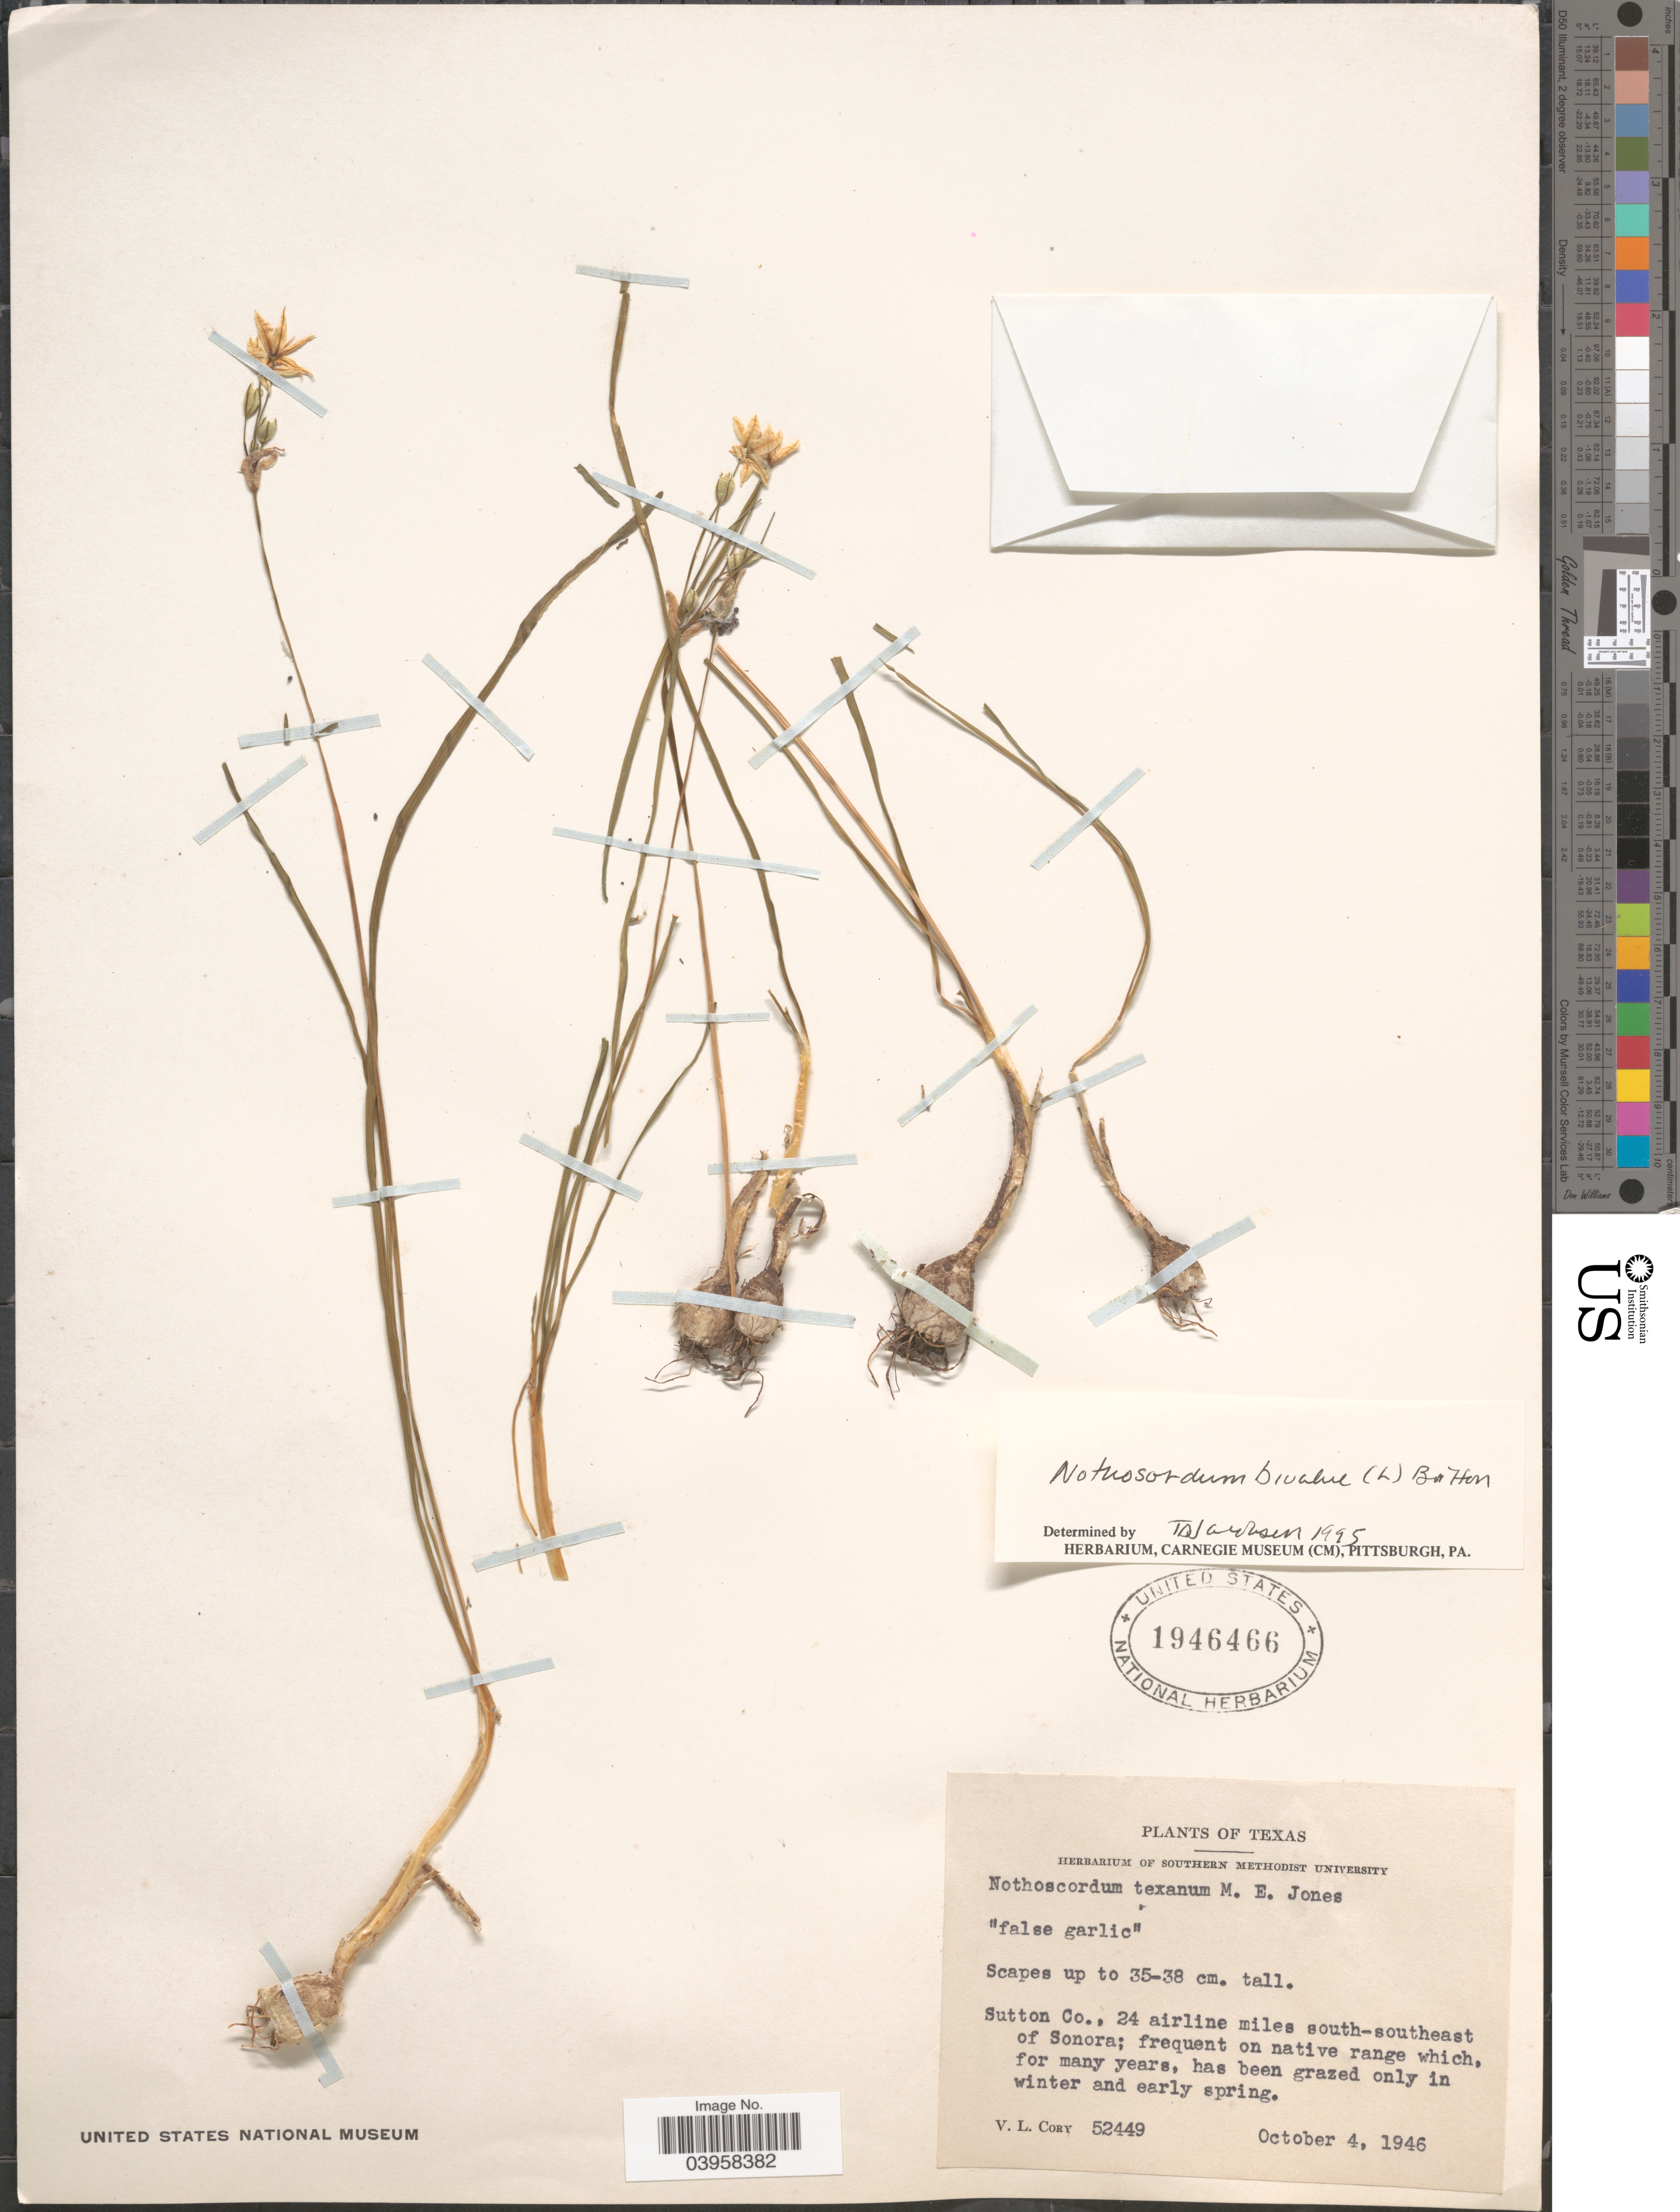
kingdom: Plantae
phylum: Tracheophyta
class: Liliopsida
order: Asparagales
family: Amaryllidaceae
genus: Nothoscordum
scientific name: Nothoscordum bivalve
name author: (L.) Britton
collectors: V. Cory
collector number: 52449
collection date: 1946-10-04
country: United States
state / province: Texas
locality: Sutton Co., 24 airline miles south-southeast of Sonora.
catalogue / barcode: US 1946466